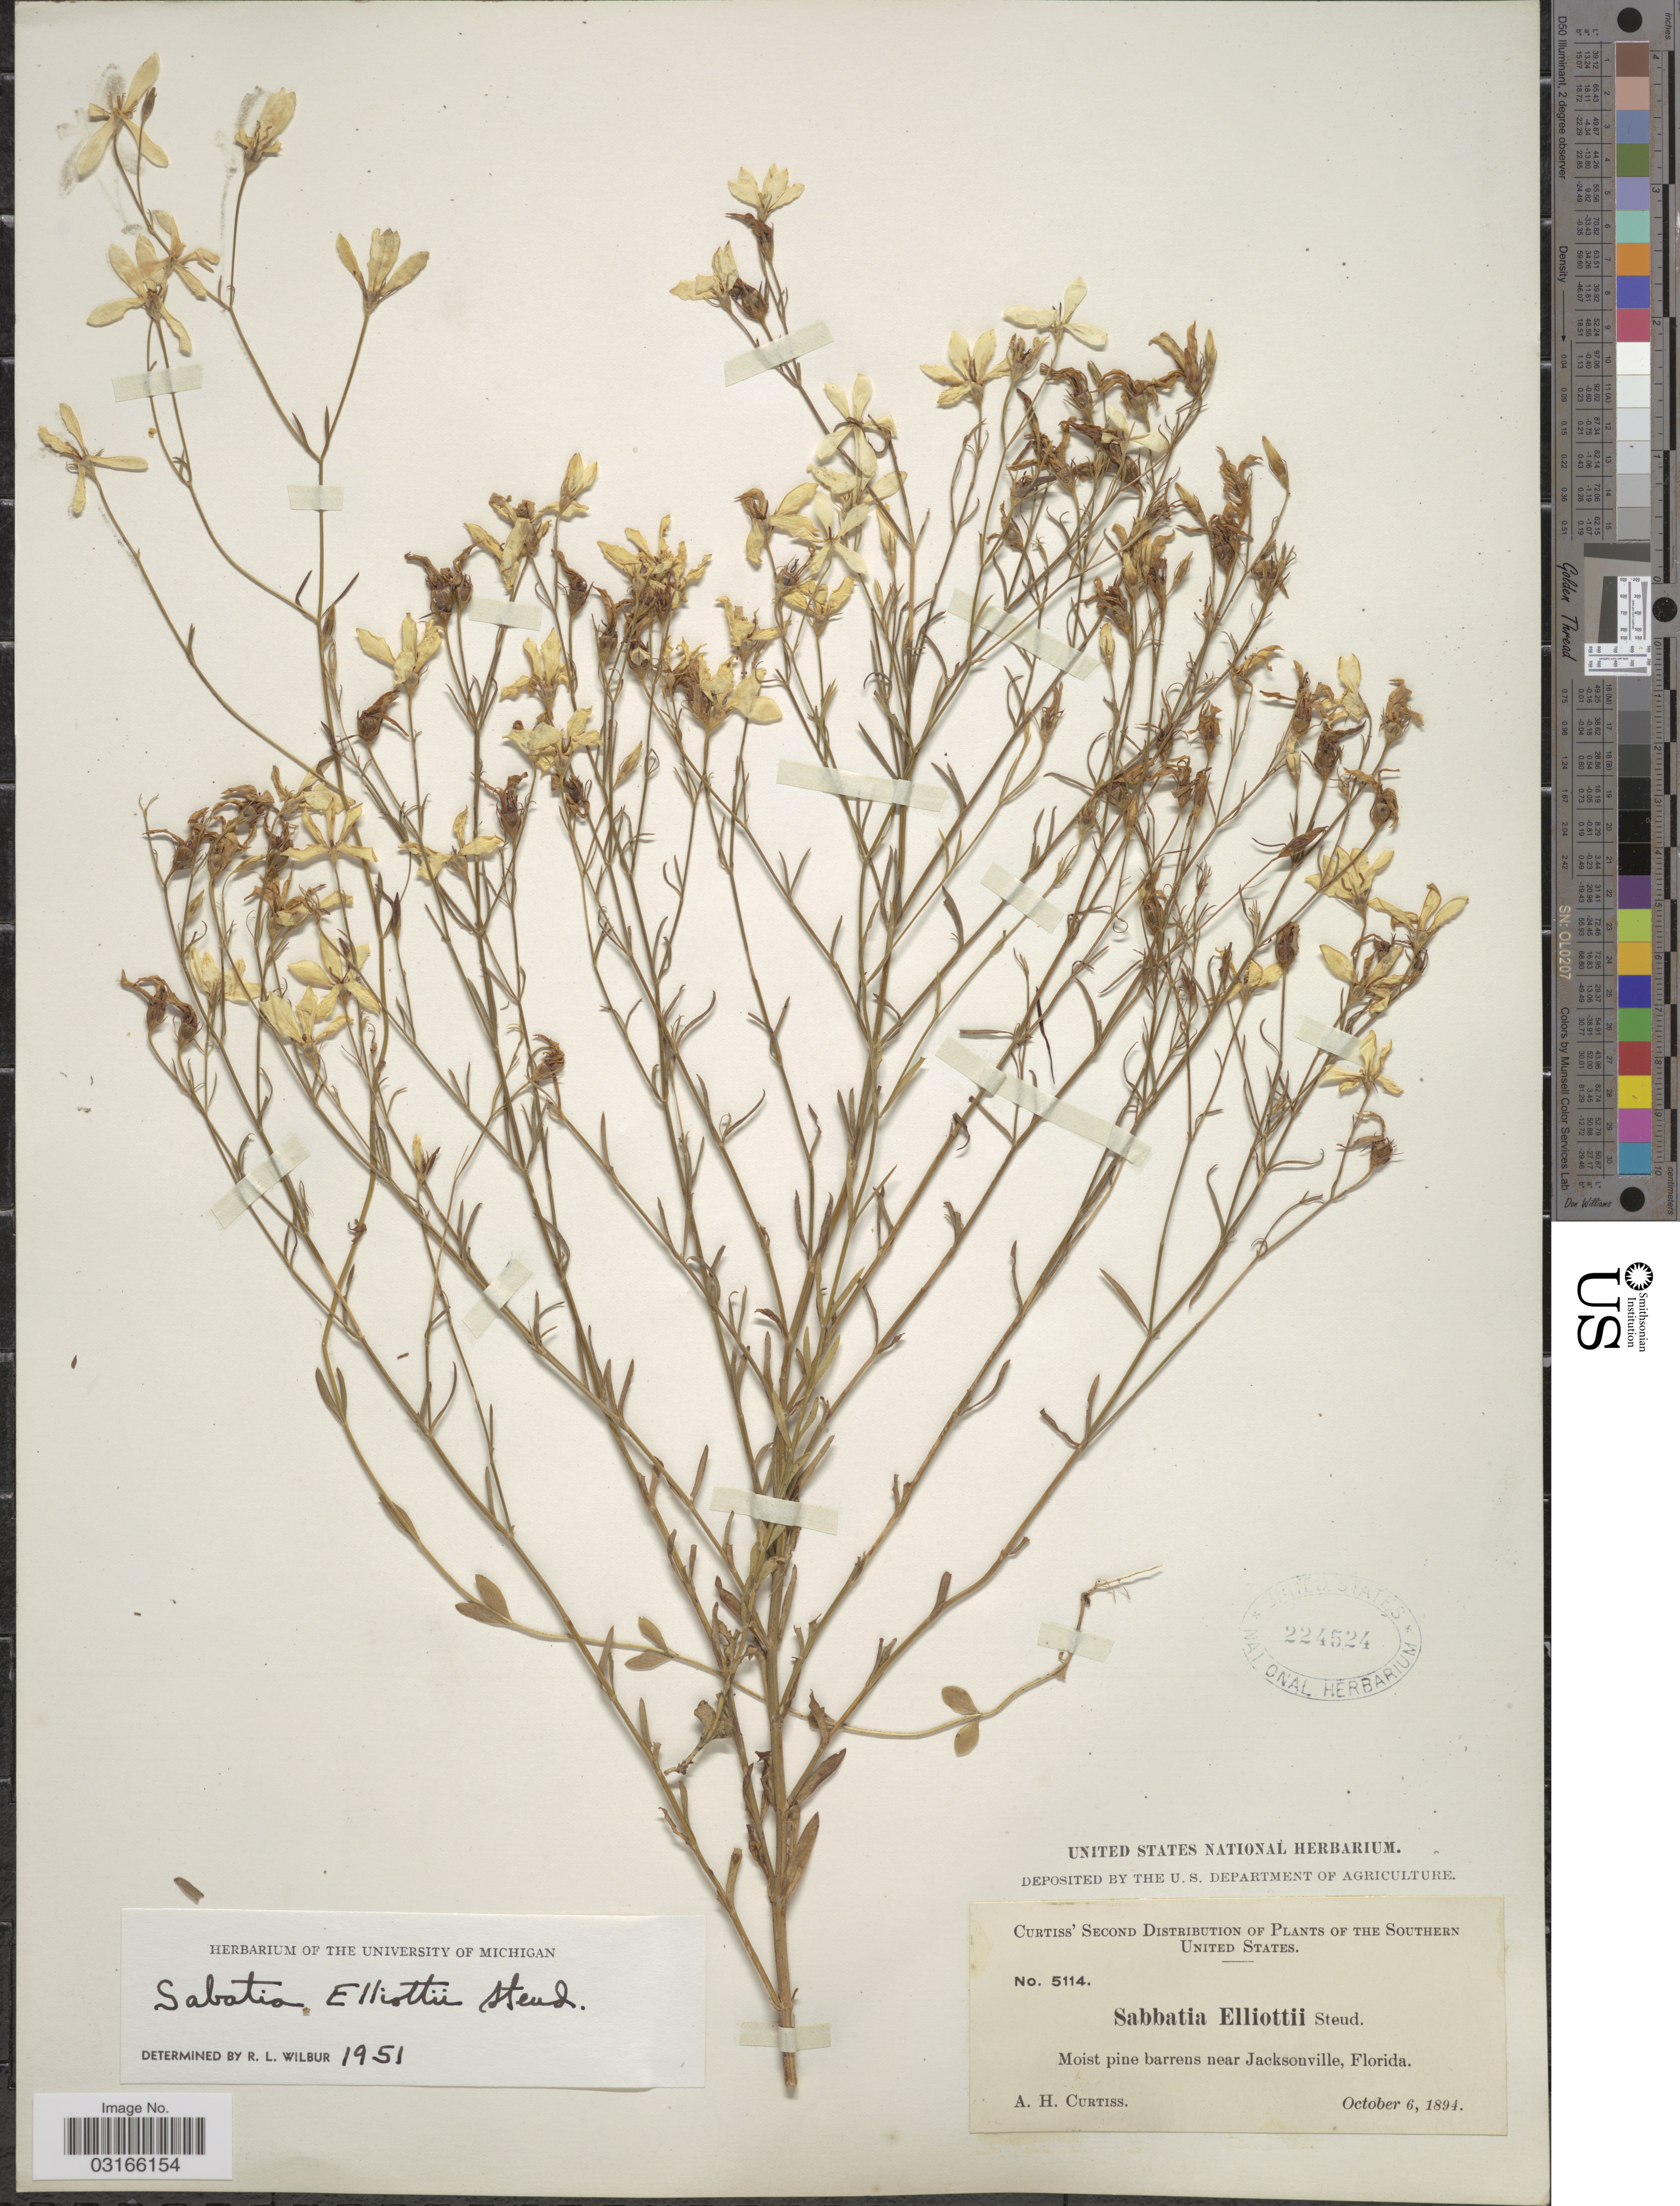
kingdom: Plantae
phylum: Tracheophyta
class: Magnoliopsida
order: Gentianales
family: Gentianaceae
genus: Sabatia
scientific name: Sabatia brevifolia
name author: Raf.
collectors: A. H. Curtiss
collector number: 5114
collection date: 1894-10-06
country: United States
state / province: Florida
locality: Southern United States. Moist pine barrens near Jacksonville, Florida.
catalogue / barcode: US 224524